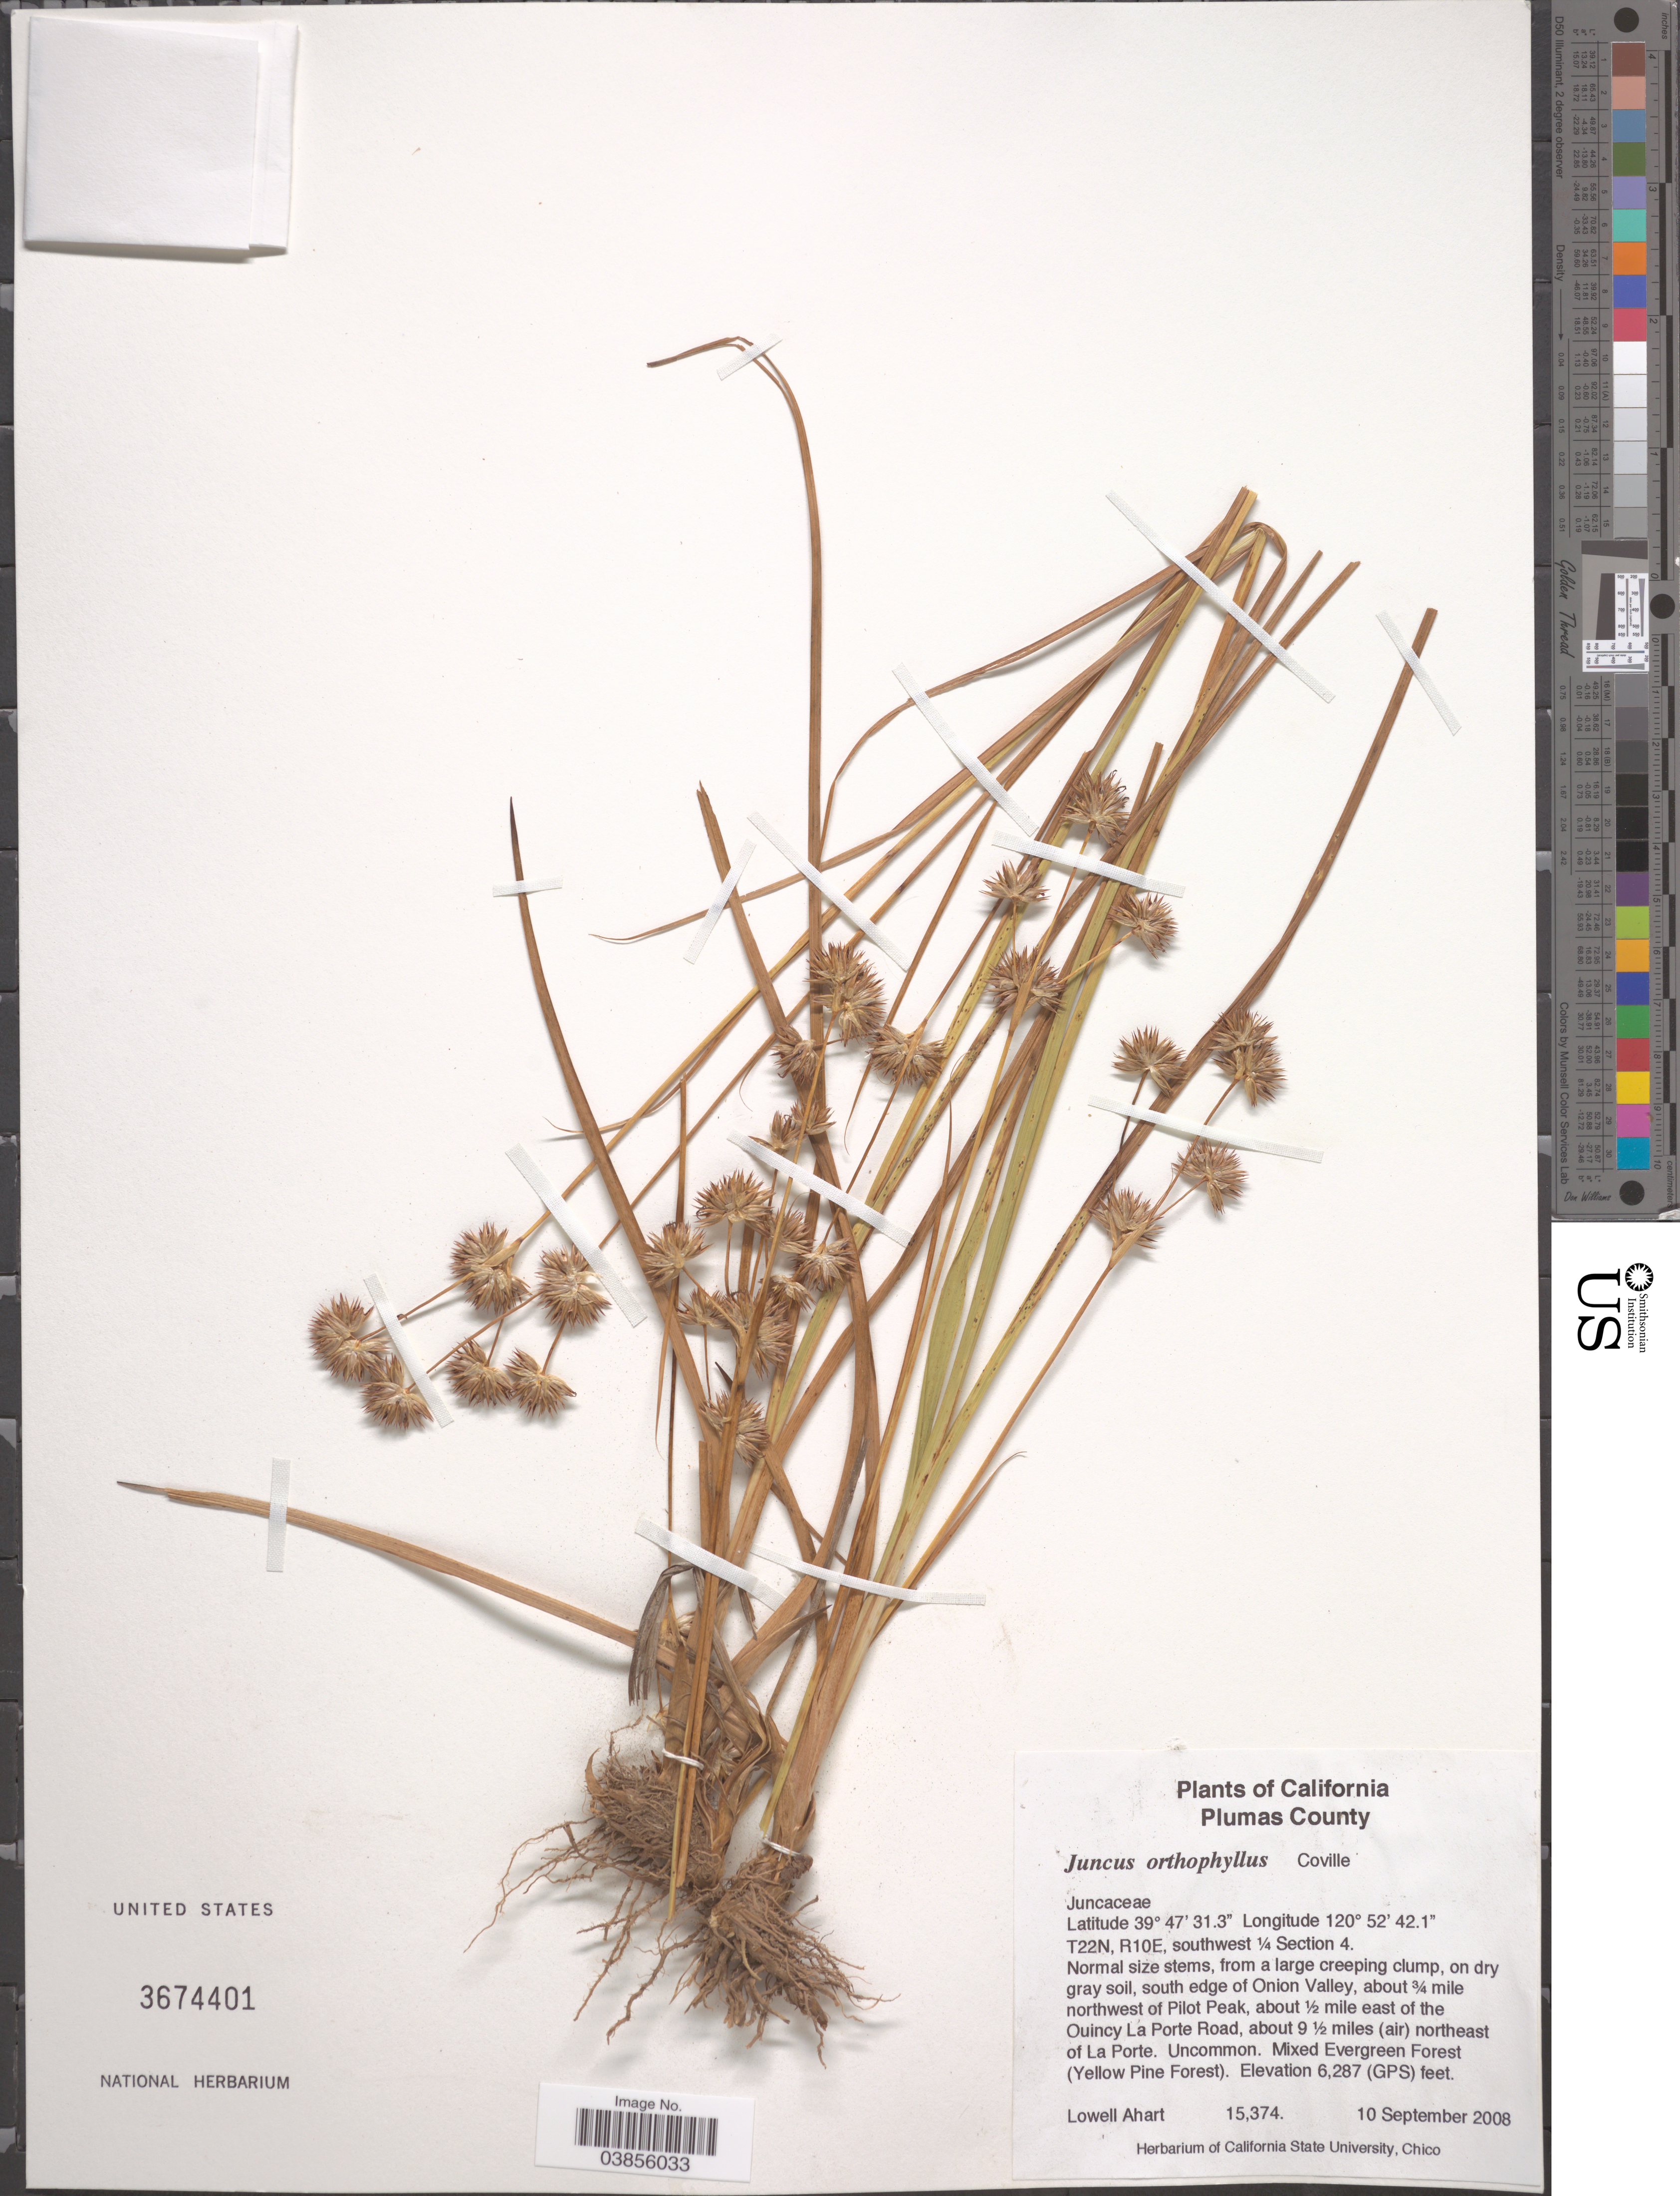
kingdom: Plantae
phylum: Tracheophyta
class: Liliopsida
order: Poales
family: Juncaceae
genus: Juncus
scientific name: Juncus orthophyllus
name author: Coville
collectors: L. Ahart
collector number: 15374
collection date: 2008-09-10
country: United States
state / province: California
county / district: Plumas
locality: Plumas County. T22N, R10E, southwest ¼ Section 4. South edge of Onion Valley, about ¾ mile northwest of Pilot Peak, about ½ mile east of the Ouincy La Porte Road, about 9 ½ miles (air) northeast of La Porte.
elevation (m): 1916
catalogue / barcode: US 3674401